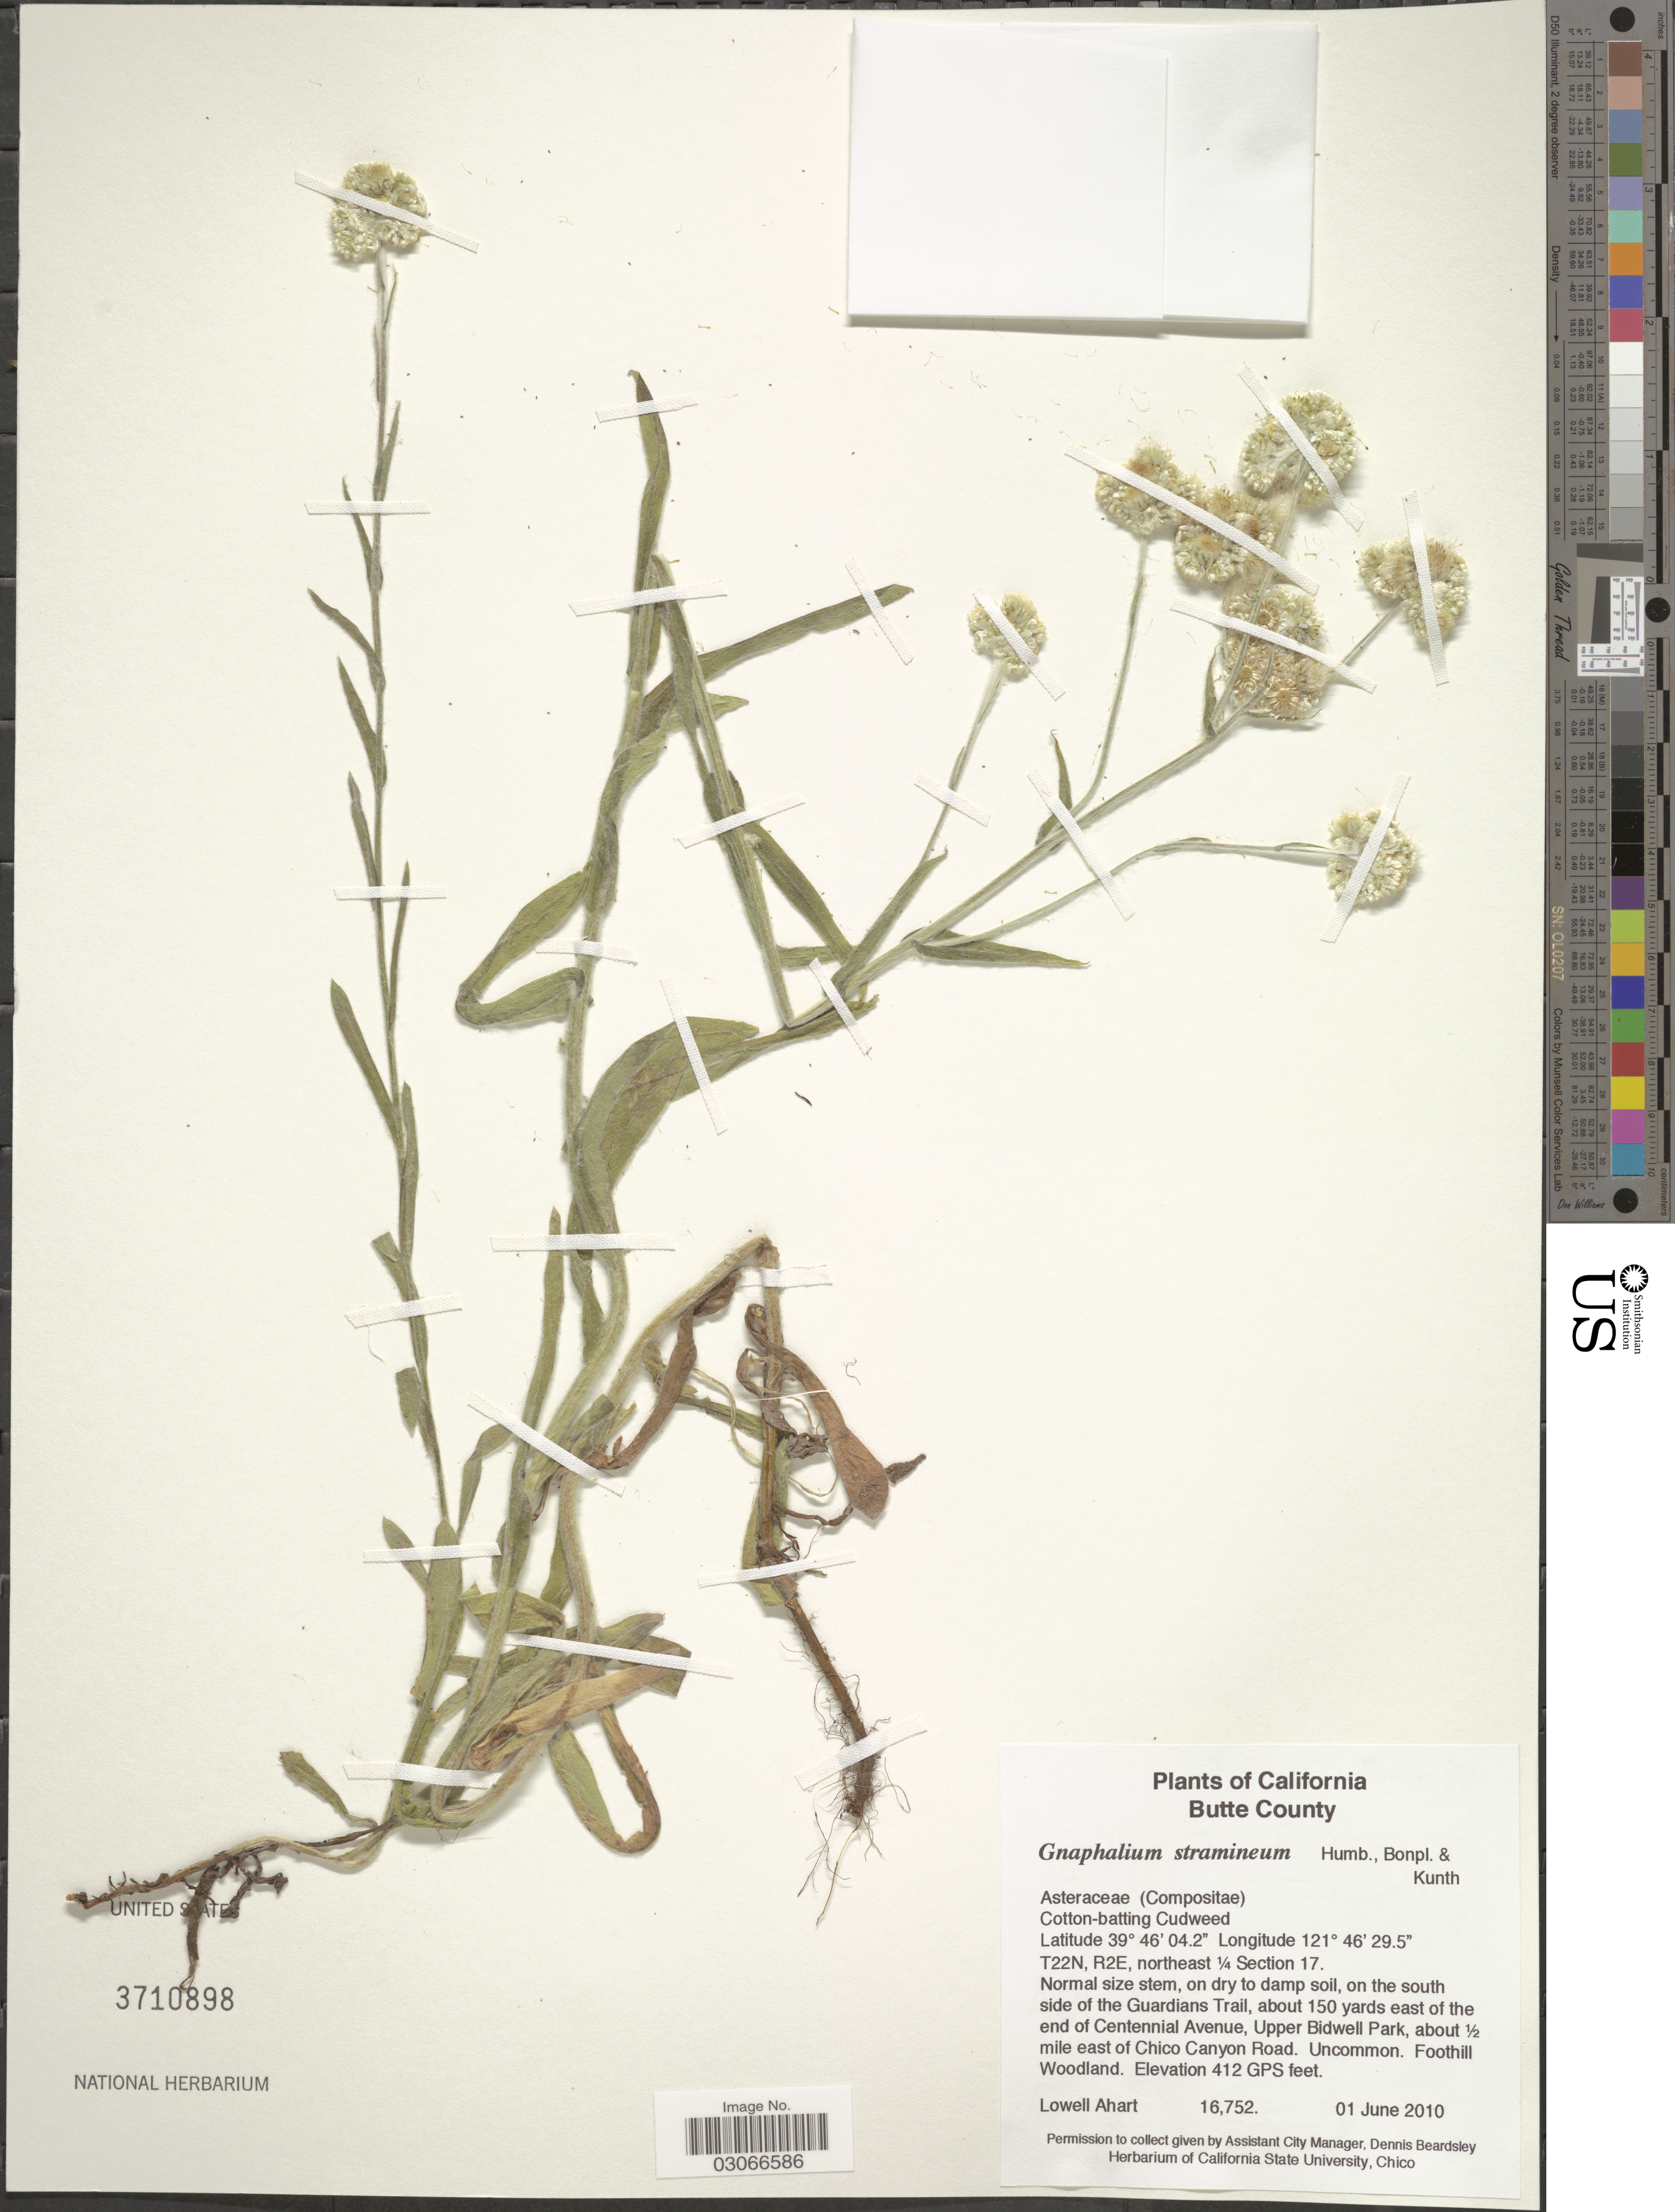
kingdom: Plantae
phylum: Tracheophyta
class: Magnoliopsida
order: Asterales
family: Asteraceae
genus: Gnaphalium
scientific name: Gnaphalium stramineum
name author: Kunth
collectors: L. Ahart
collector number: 16752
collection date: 2010-06-01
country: United States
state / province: California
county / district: Butte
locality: Butte County. Cotton-batting Cudweed. T22N, R2E, northeast ¼ Section 17, on the south side of the Guardians Trail, about 150 yards east of Centennial Avenue, Upper Bidwell Park, about ½ mile east of Chico Canyon Road.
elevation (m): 126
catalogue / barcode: US 3710898